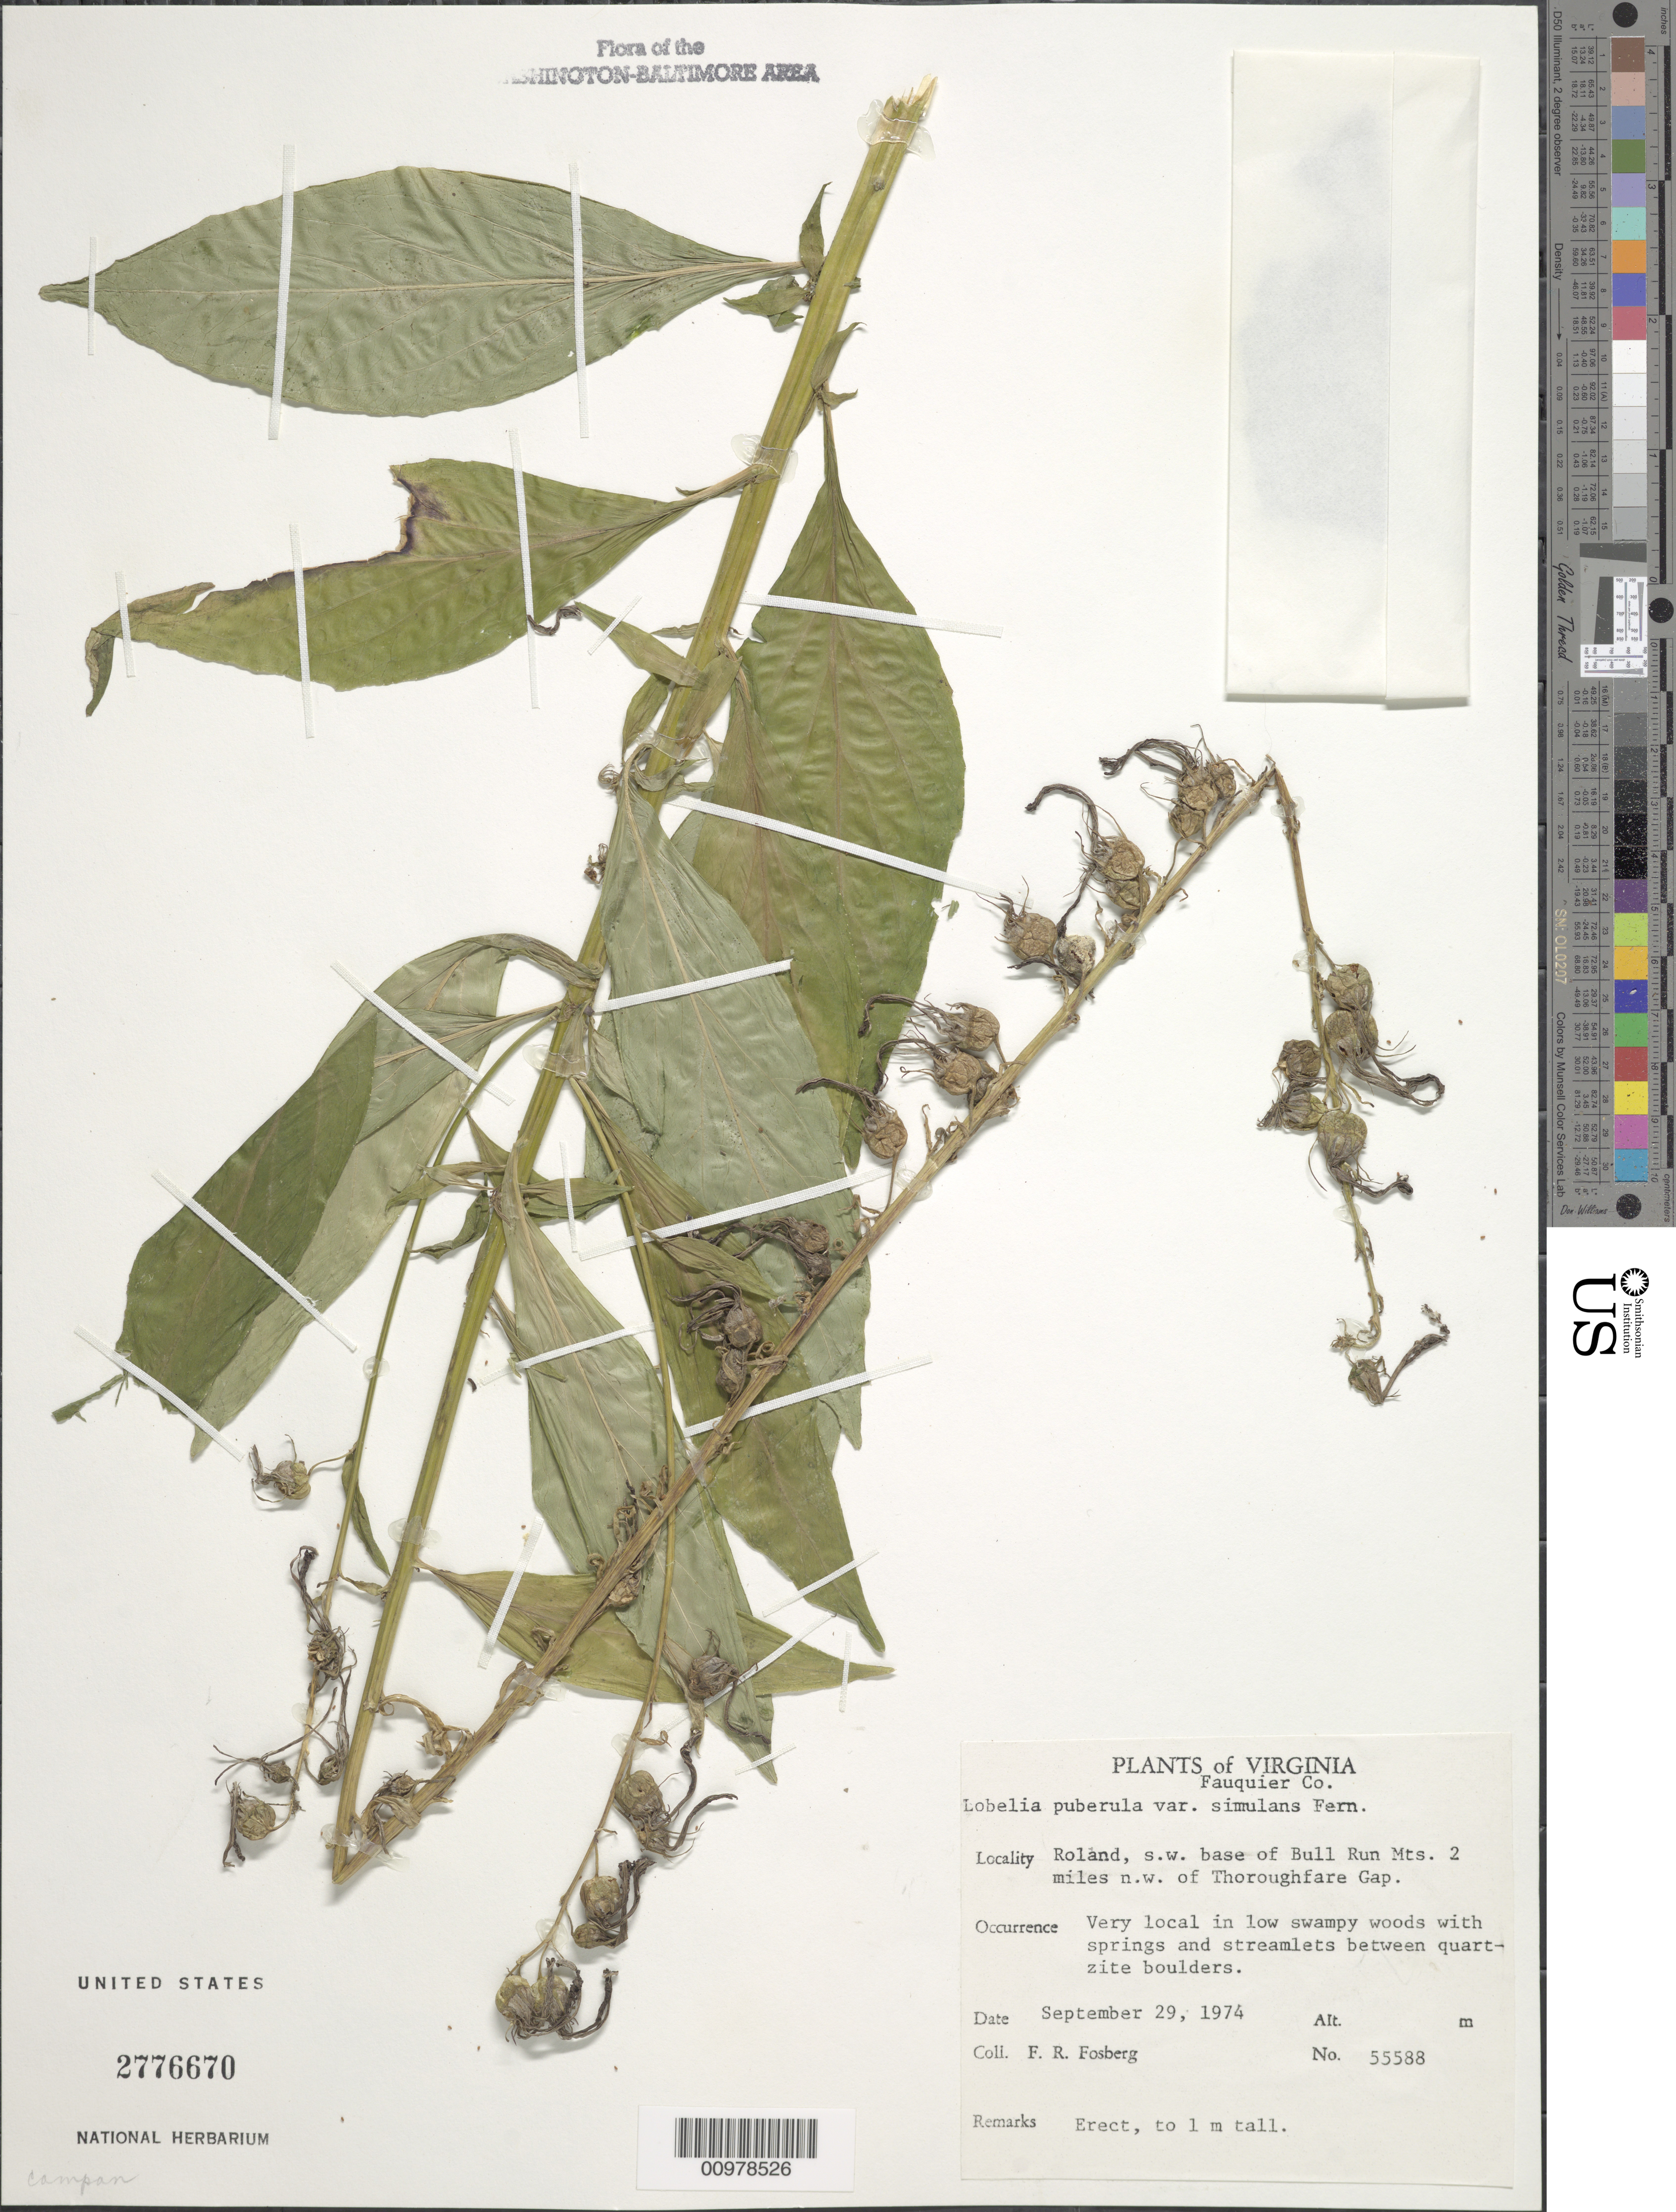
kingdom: Plantae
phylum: Tracheophyta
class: Magnoliopsida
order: Asterales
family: Campanulaceae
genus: Lobelia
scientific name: Lobelia puberula var. simulans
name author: Michx.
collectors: F. R. Fosberg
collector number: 55588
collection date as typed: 29 Sep 1974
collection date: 1974-09-29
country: United States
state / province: Virginia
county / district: Fauquier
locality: Roland, SW base of Bull Run Mts., 2 mi. N of Thoroughfare Gap Bull Run Mts.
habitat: very local in low swampy woods with springs and streamlets between quartzite boulders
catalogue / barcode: US 2776670